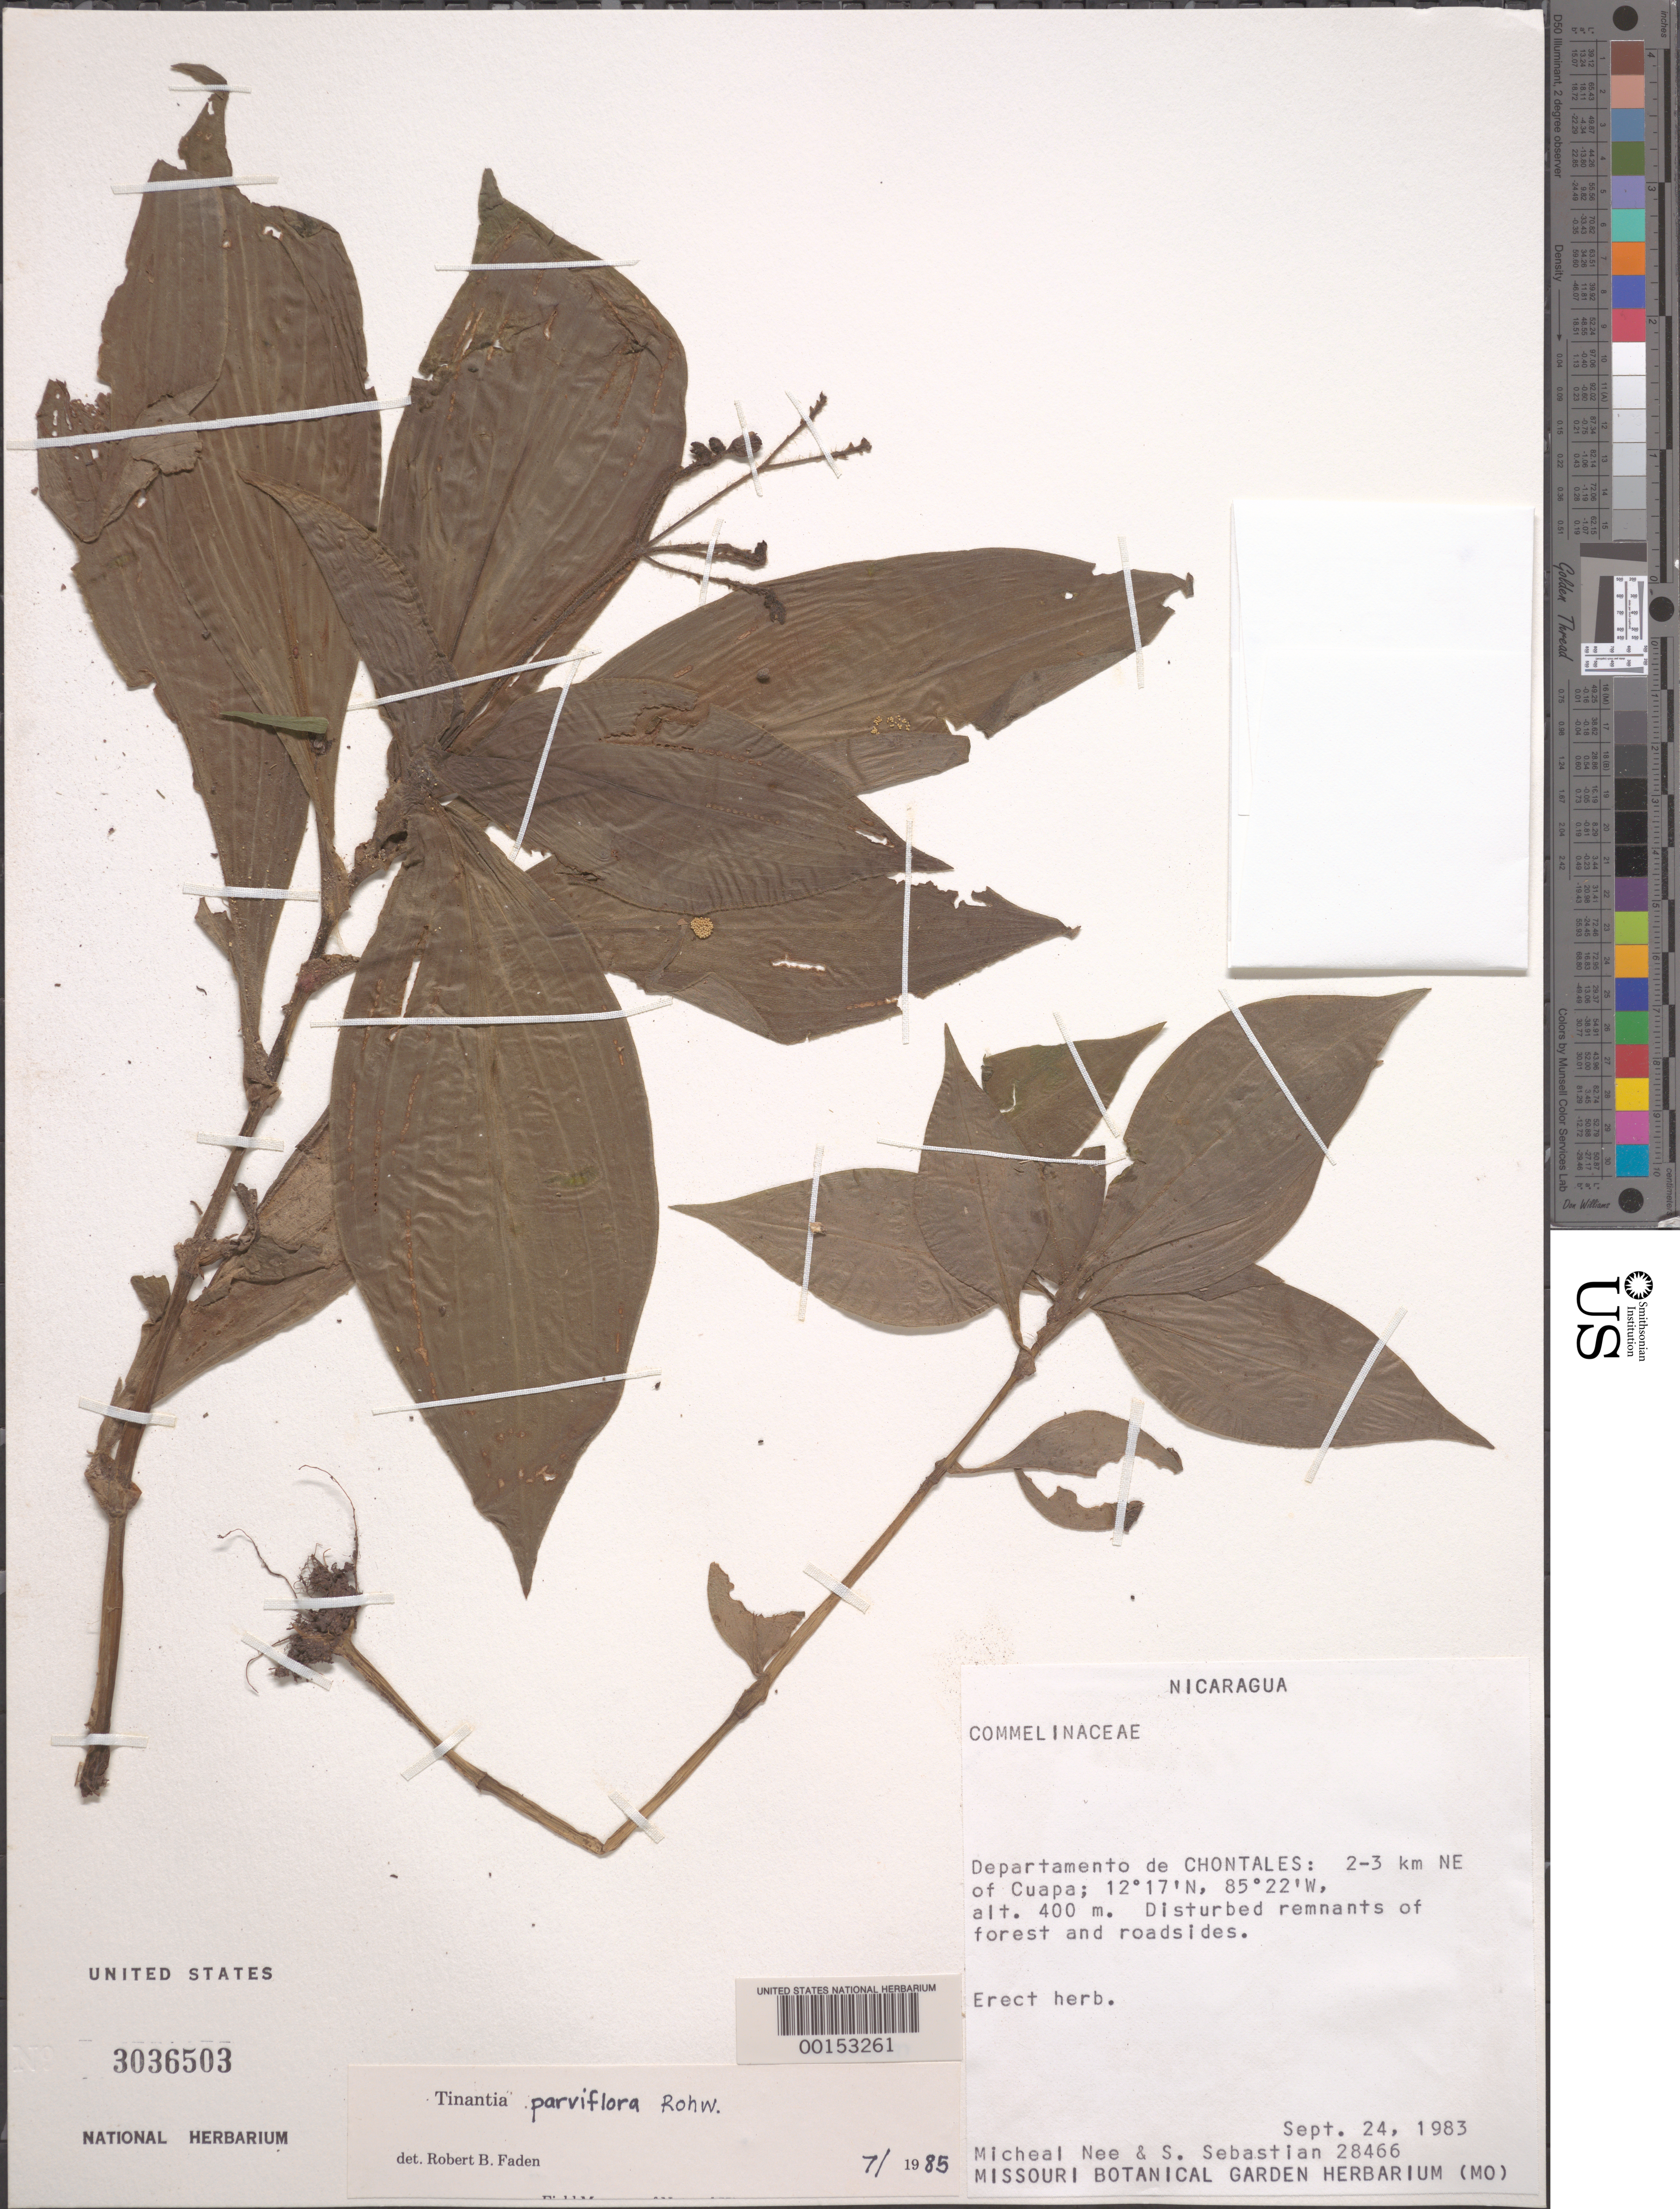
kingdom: Plantae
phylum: Tracheophyta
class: Liliopsida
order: Commelinales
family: Commelinaceae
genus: Tinantia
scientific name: Tinantia parviflora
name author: Rohweder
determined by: Faden, Robert B., (US), Smithsonian Institution - National Museum of Natural History (UNITED STATES)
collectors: M. Nee & S. Sebastian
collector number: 28466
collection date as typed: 24 Sep 1983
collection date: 1983-09-24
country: Nicaragua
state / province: Chontales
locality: Ne of cuapa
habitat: Disturbed forest remnants and roadsides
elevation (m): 400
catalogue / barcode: US 3036503